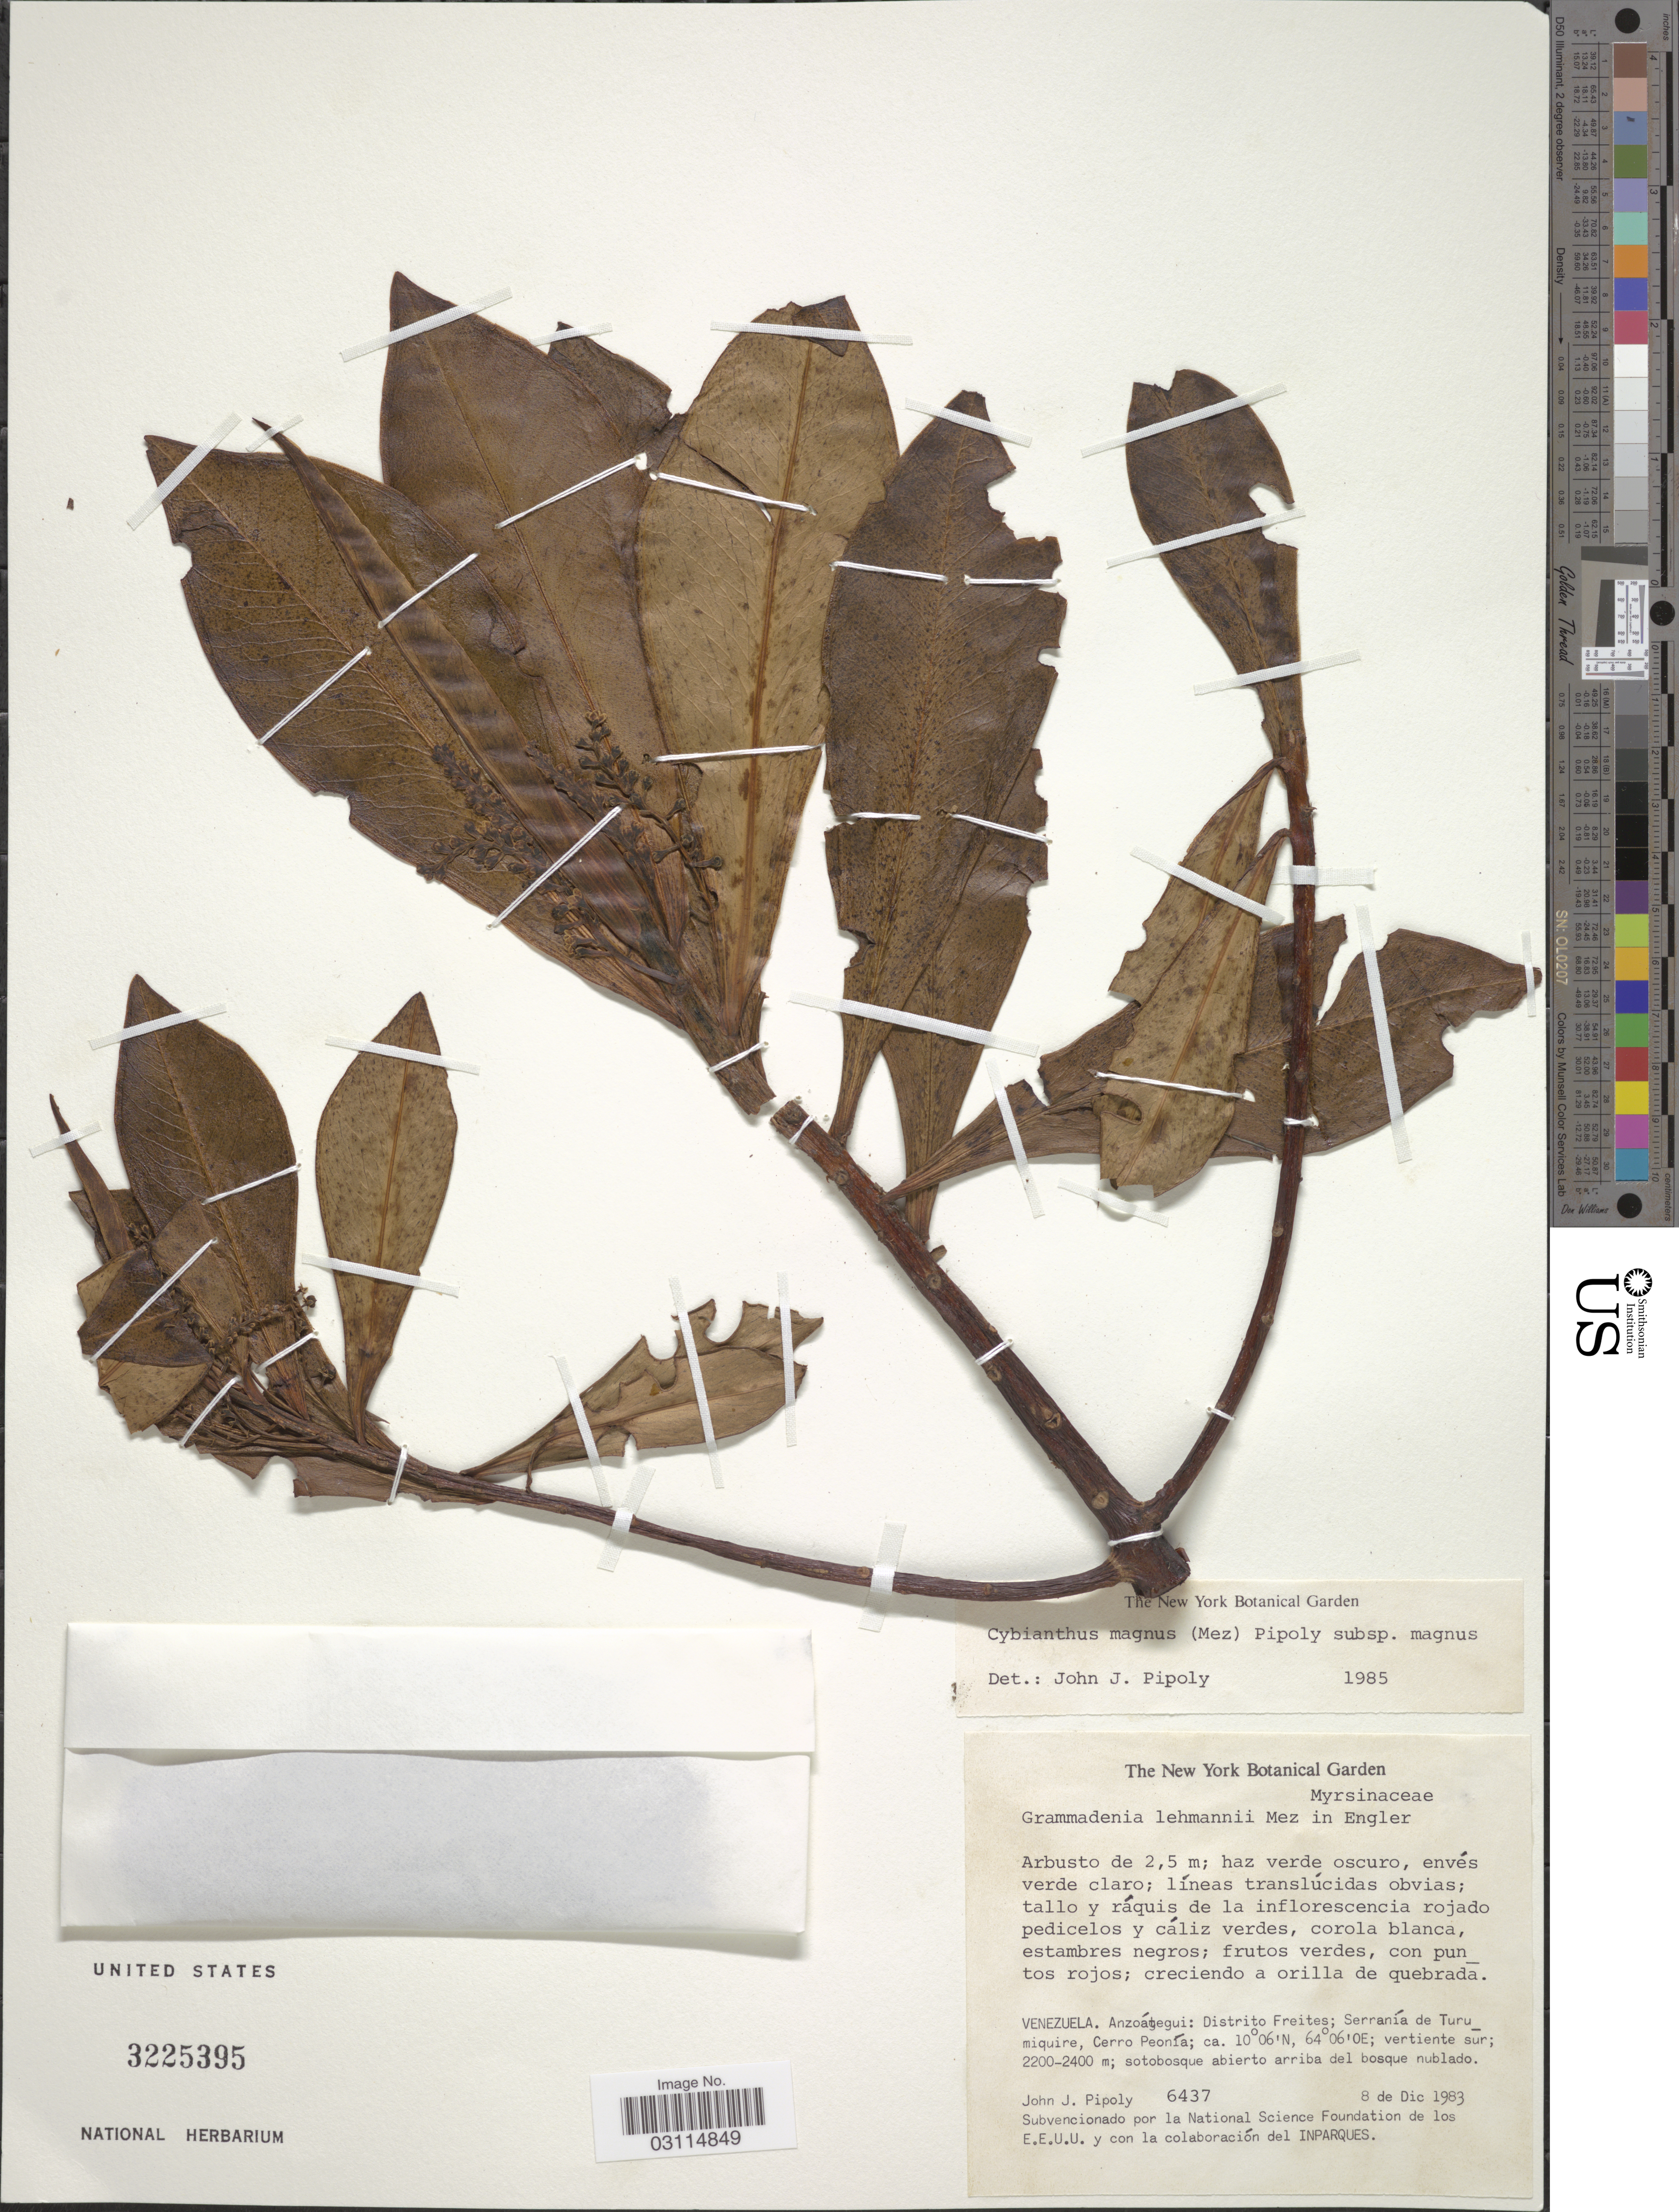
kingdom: Plantae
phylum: Tracheophyta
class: Magnoliopsida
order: Ericales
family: Primulaceae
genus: Cybianthus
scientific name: Cybianthus magnus subsp. magnus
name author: (Mez) Pipoly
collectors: J. J. Pipoly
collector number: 6437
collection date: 1983-12-08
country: Venezuela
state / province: Anzoategui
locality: Distrito Freites; Serranía de Turumiquire, Cerro Peonía.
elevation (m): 2200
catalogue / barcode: US 3225395